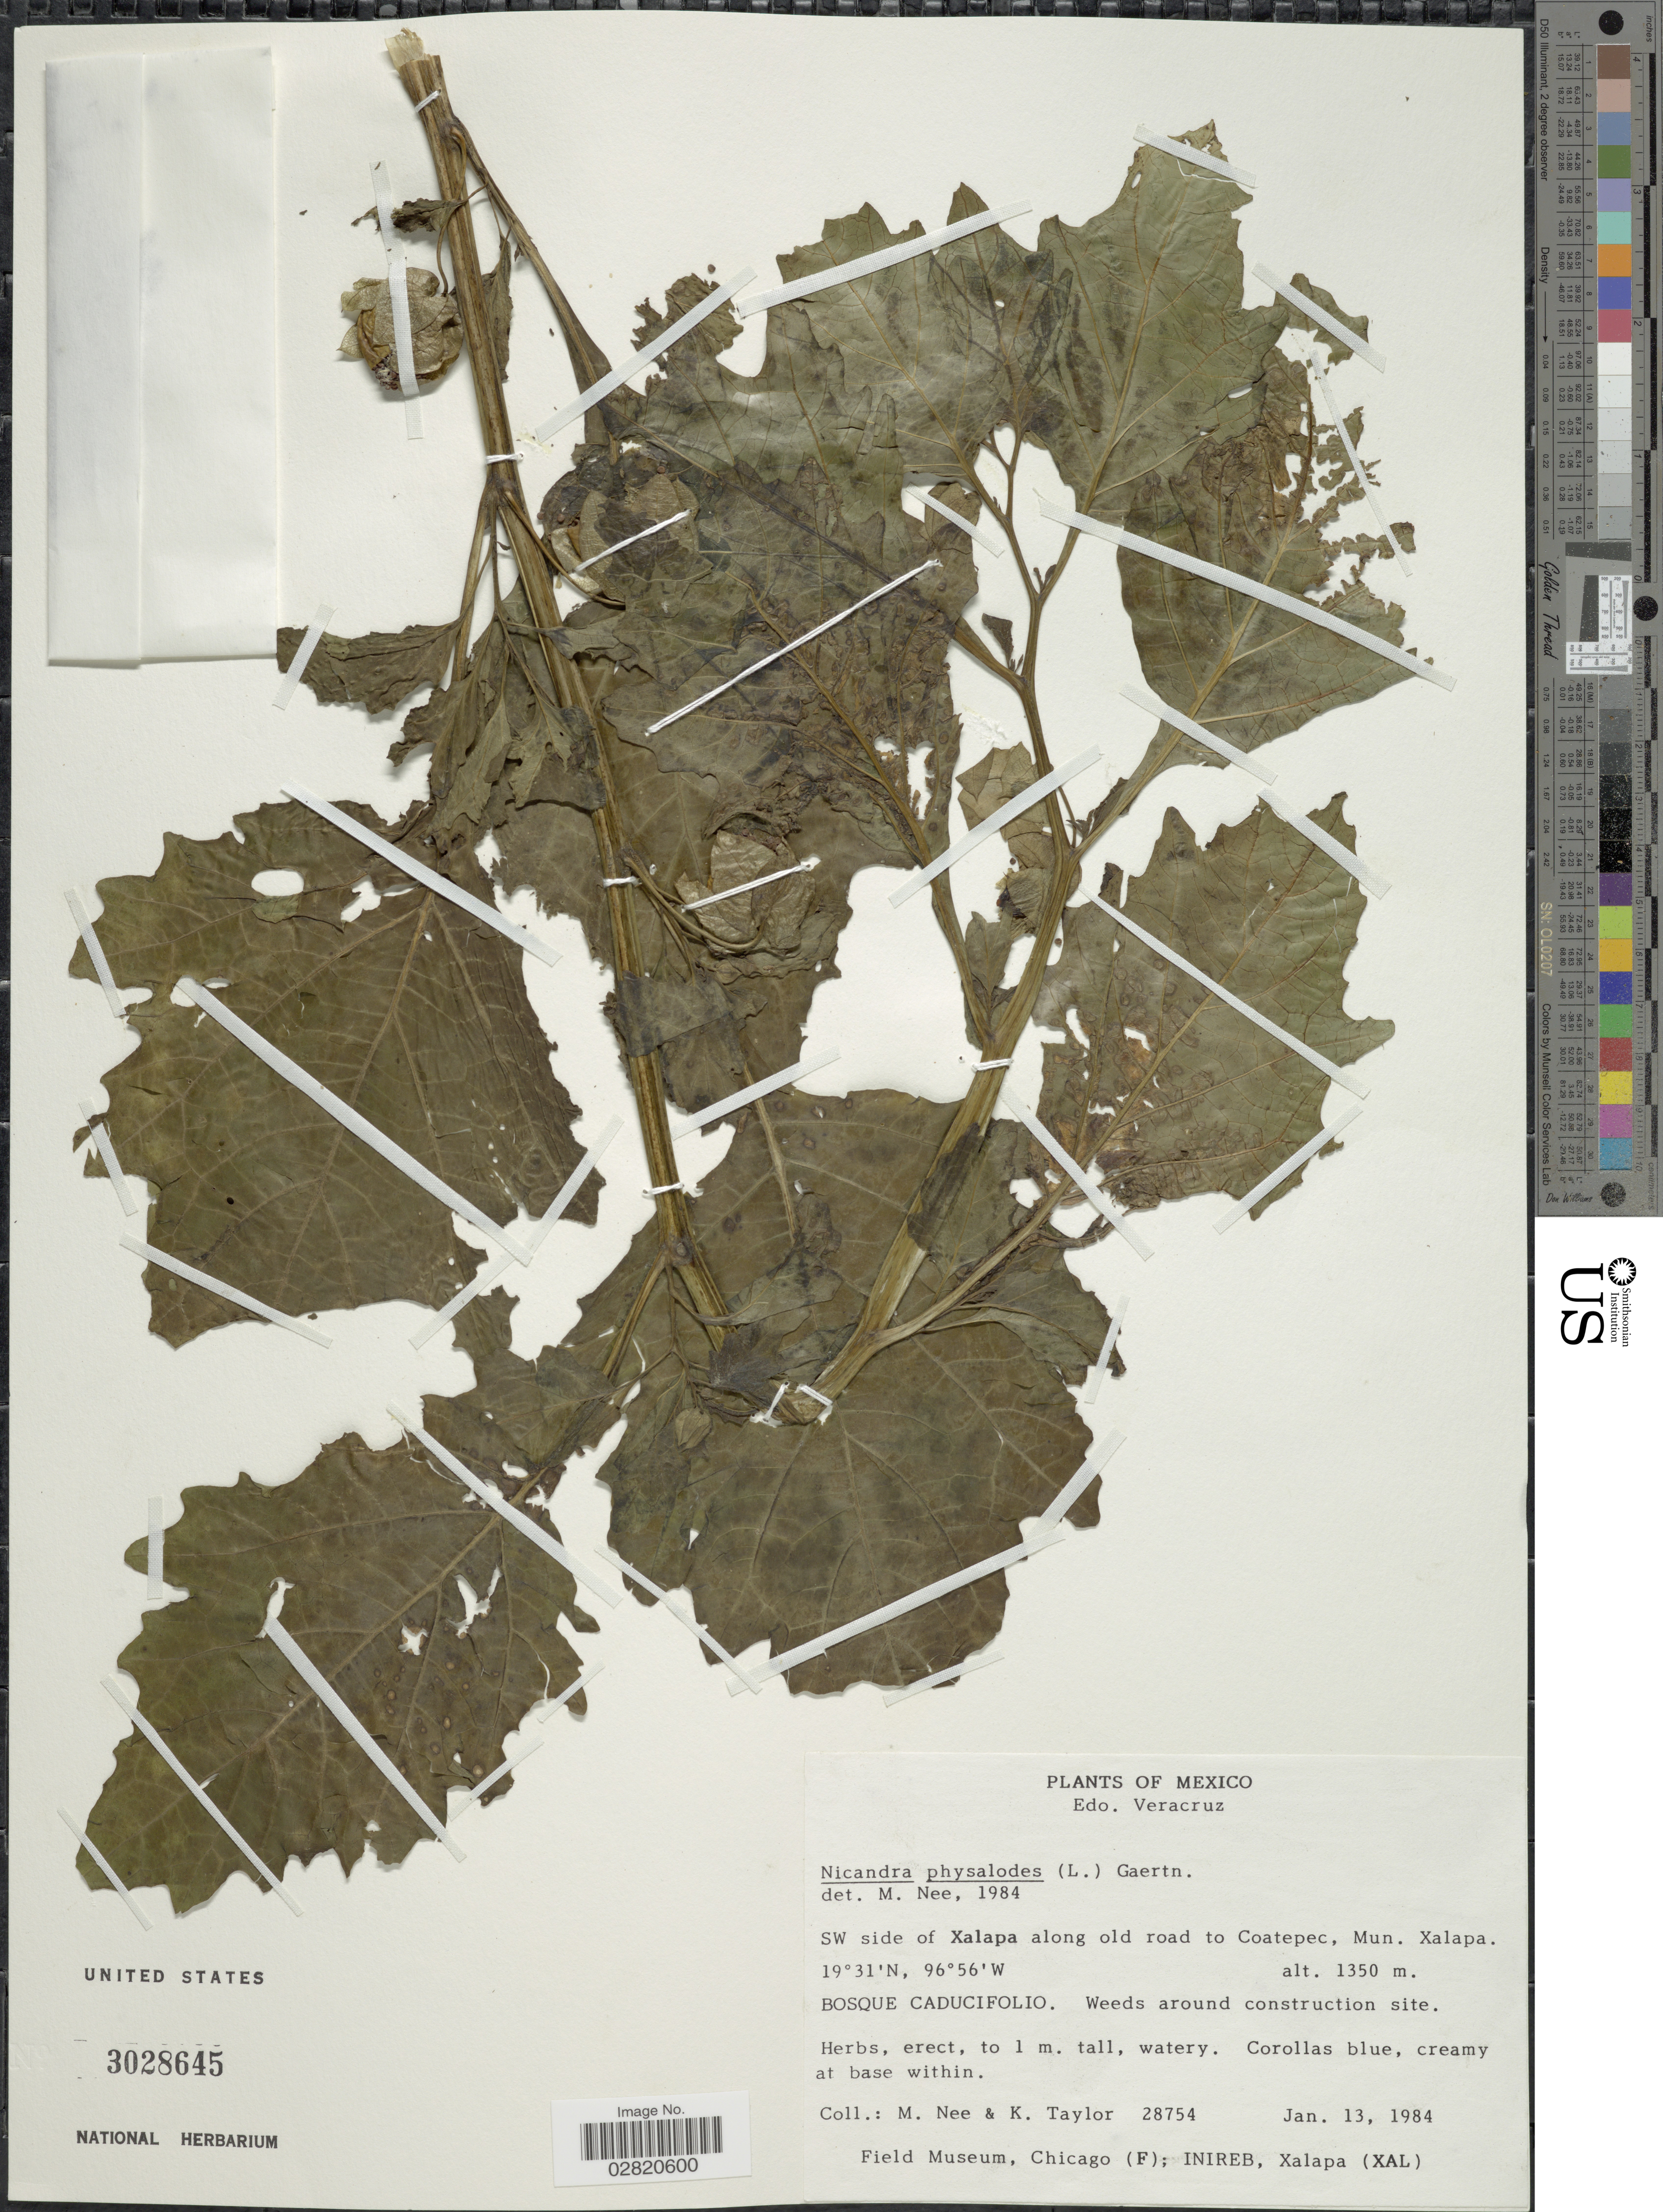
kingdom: Plantae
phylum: Tracheophyta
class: Magnoliopsida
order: Solanales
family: Solanaceae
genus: Nicandra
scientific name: Nicandra physalodes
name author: (L.) Gaertn.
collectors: M. Nee & K. Taylor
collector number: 18754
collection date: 1984-01-13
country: Mexico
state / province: Veracruz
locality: Edo. Veracruz. SW side of Xalapa along old road to Coatepec, Mun. Xalapa.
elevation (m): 1350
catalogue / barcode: US 3028645